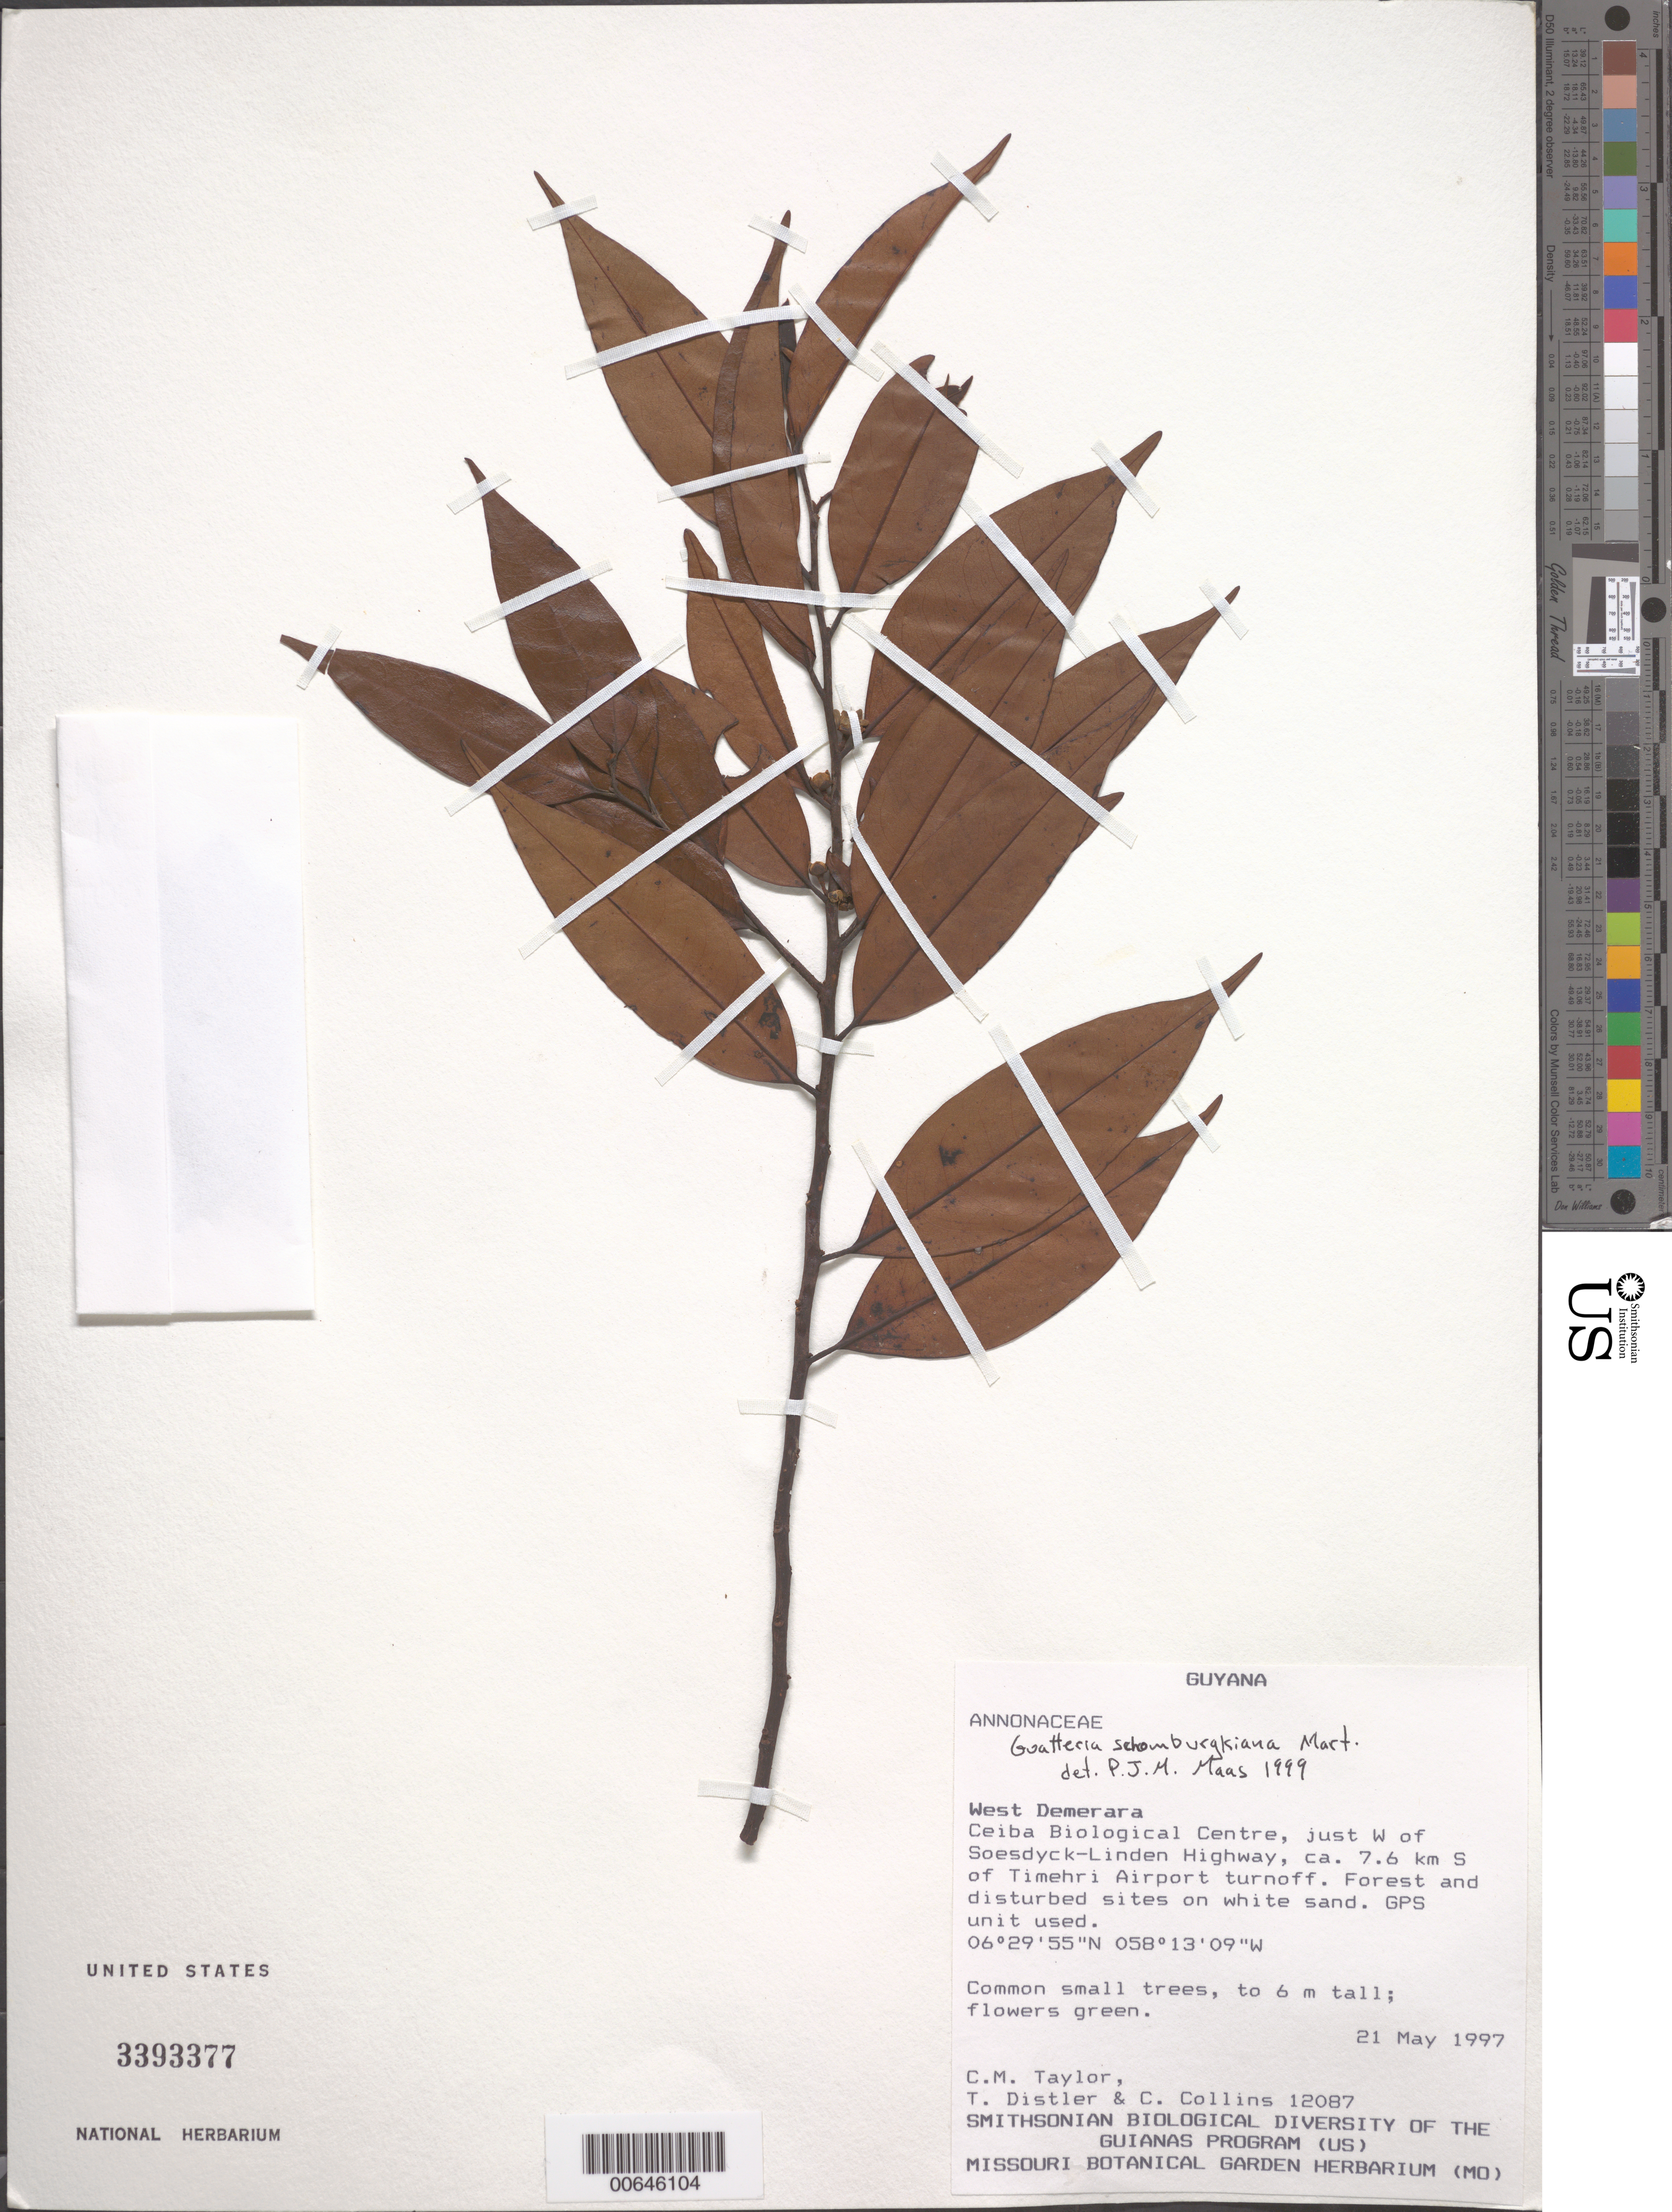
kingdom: Plantae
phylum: Tracheophyta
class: Magnoliopsida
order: Magnoliales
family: Annonaceae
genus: Guatteria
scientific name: Guatteria schomburgkiana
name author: Mart.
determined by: Maas, Paul J. M.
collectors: C. M. Taylor, T. Distler & C. Collins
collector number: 12087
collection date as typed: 21 May 1997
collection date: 1997-05-21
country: Guyana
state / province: Demerara-Mahaica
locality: Ceiba Biological Centre, just W of Soesdyck-Linden Hwy, ca. 7.6 km S of Timehri Airport turnoff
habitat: Forest & disturbed sites on white sand. Common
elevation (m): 15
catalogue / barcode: US 3393377